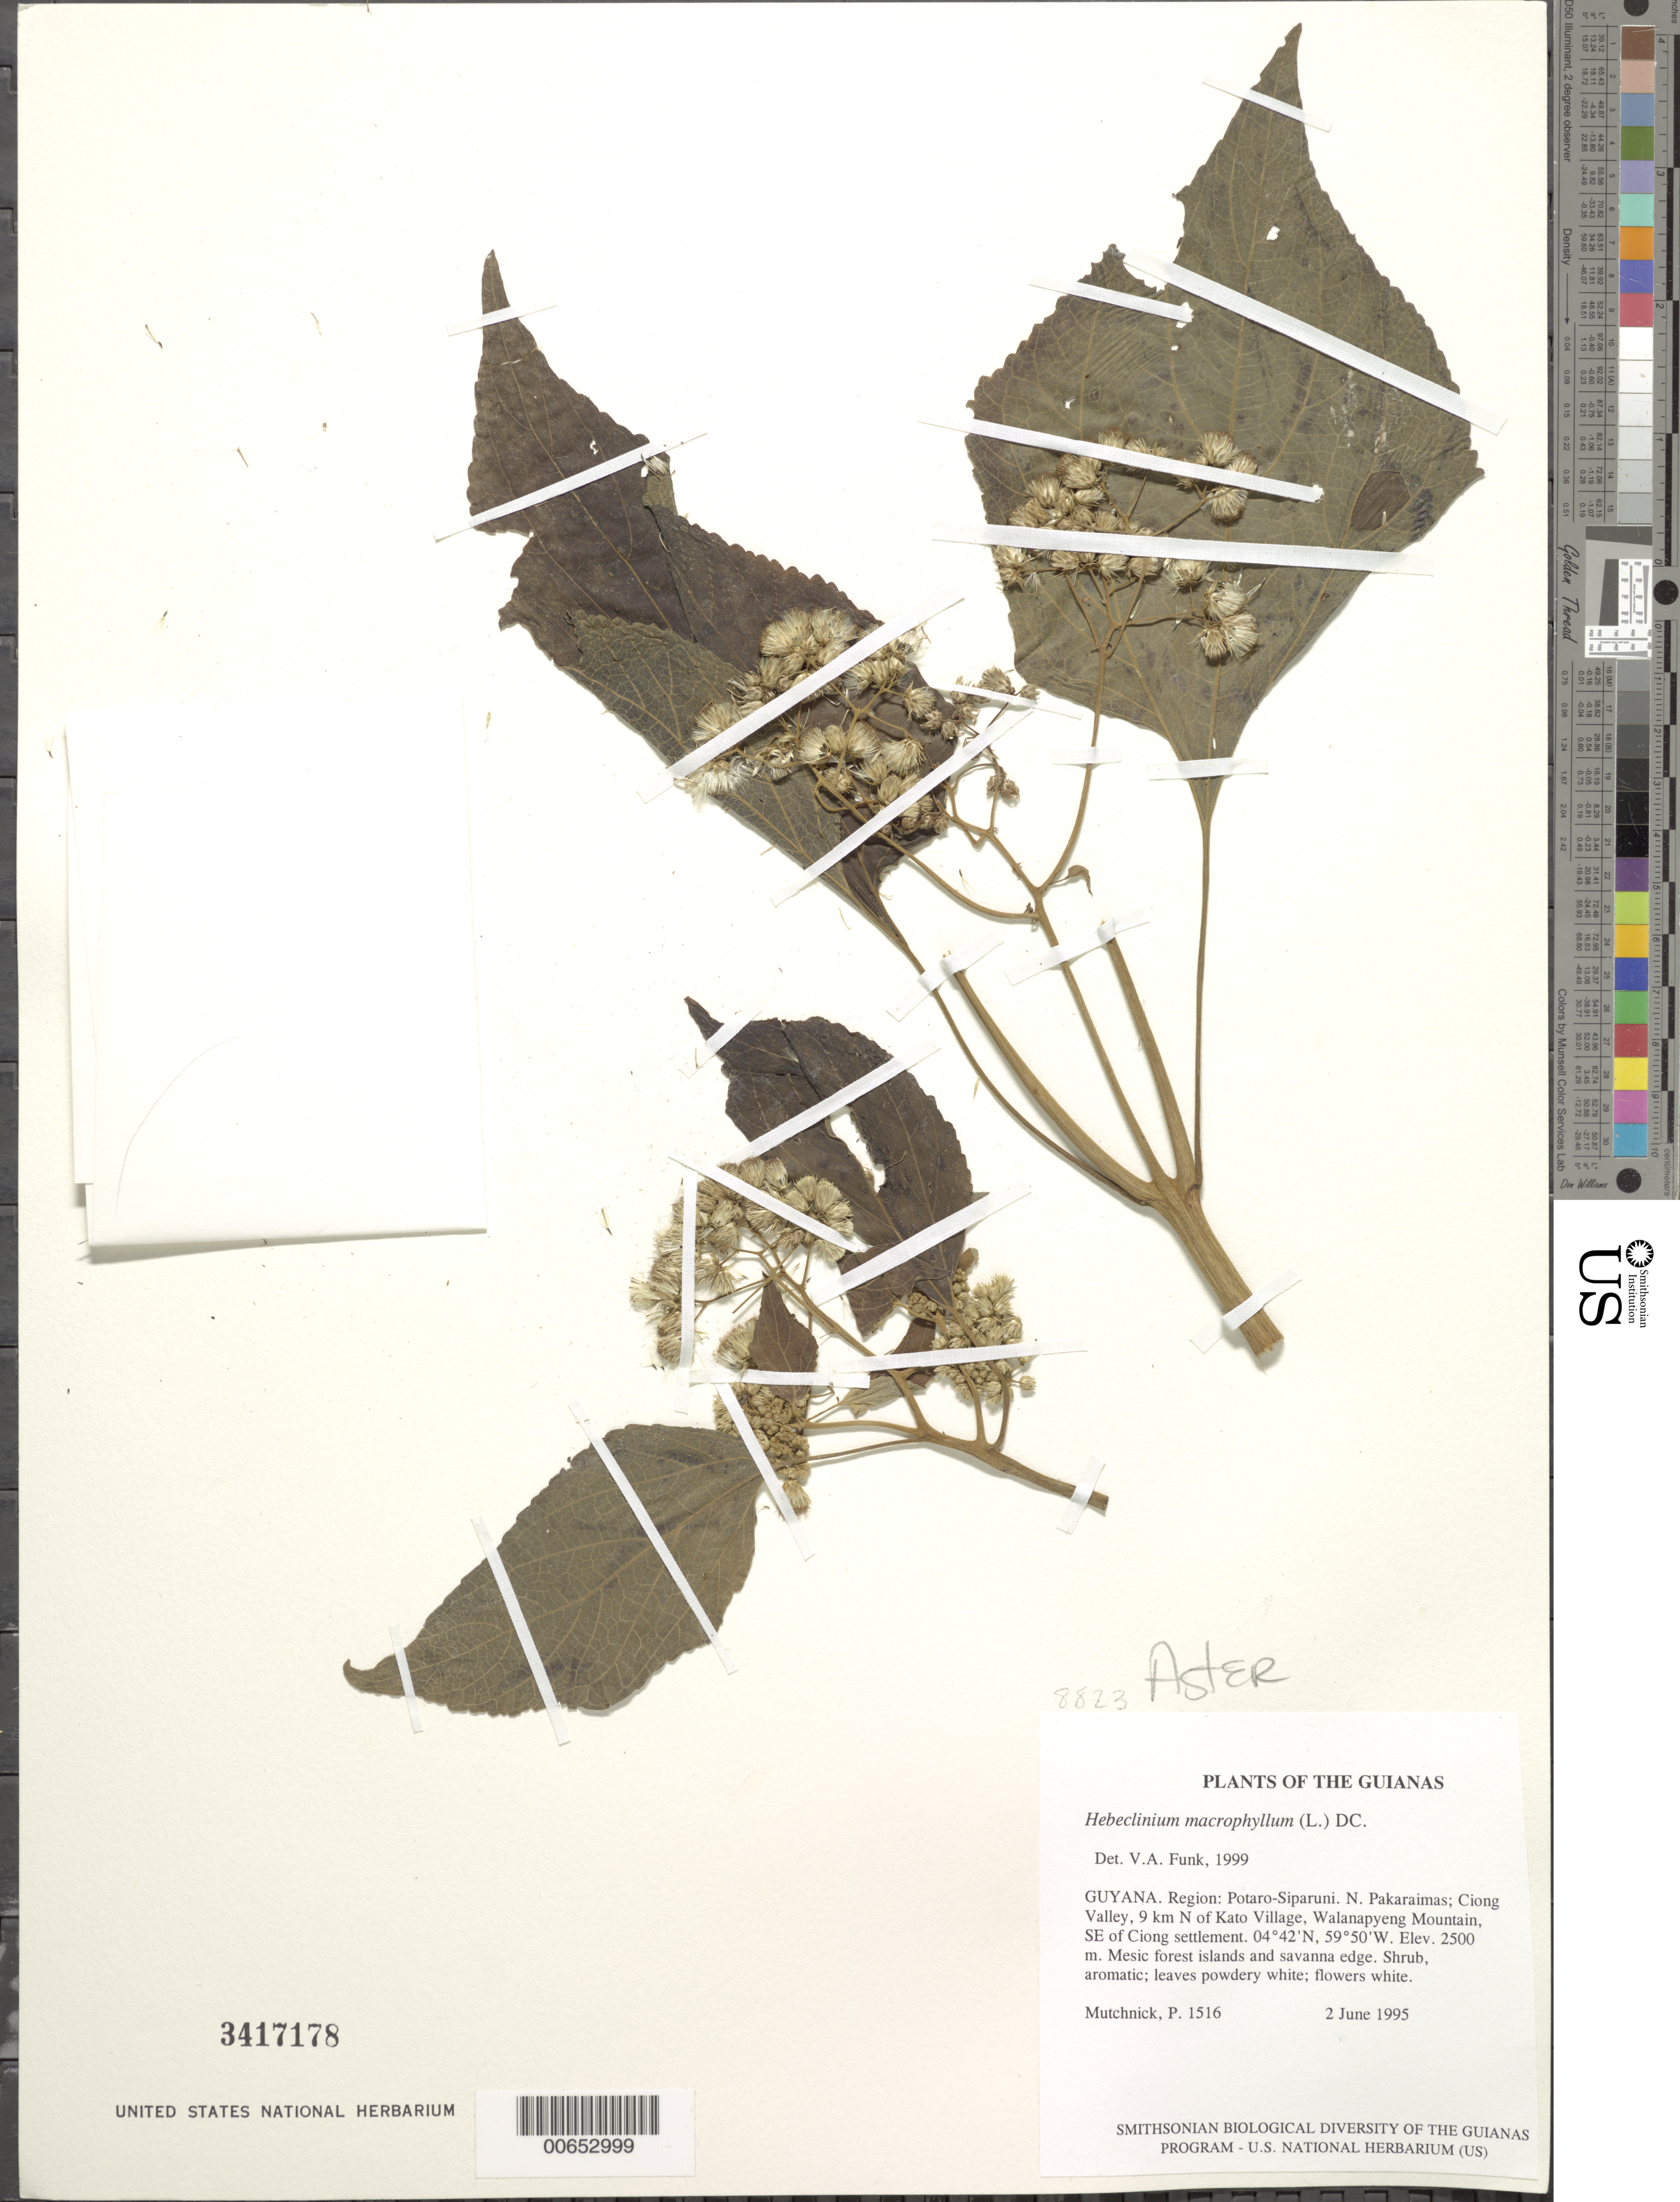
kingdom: Plantae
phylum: Tracheophyta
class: Magnoliopsida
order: Asterales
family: Asteraceae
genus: Hebeclinium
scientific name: Hebeclinium macrophyllum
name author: (L.) DC.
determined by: Funk, Vicki A., (BOT), Smithsonian Institution - National Museum of Natural History (UNITED STATES)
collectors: P. Mutchnick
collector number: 1516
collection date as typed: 2 June 1995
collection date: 1995-06-02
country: Guyana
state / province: Potaro-Siparuni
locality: N. Pakaraimas; Ciong Valley, 9 km N of Kato Village, Walanapyeng Mountain, SE of Ciong settlement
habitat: Mesic forest islands and savanna edge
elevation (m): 2500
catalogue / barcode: US 3417178